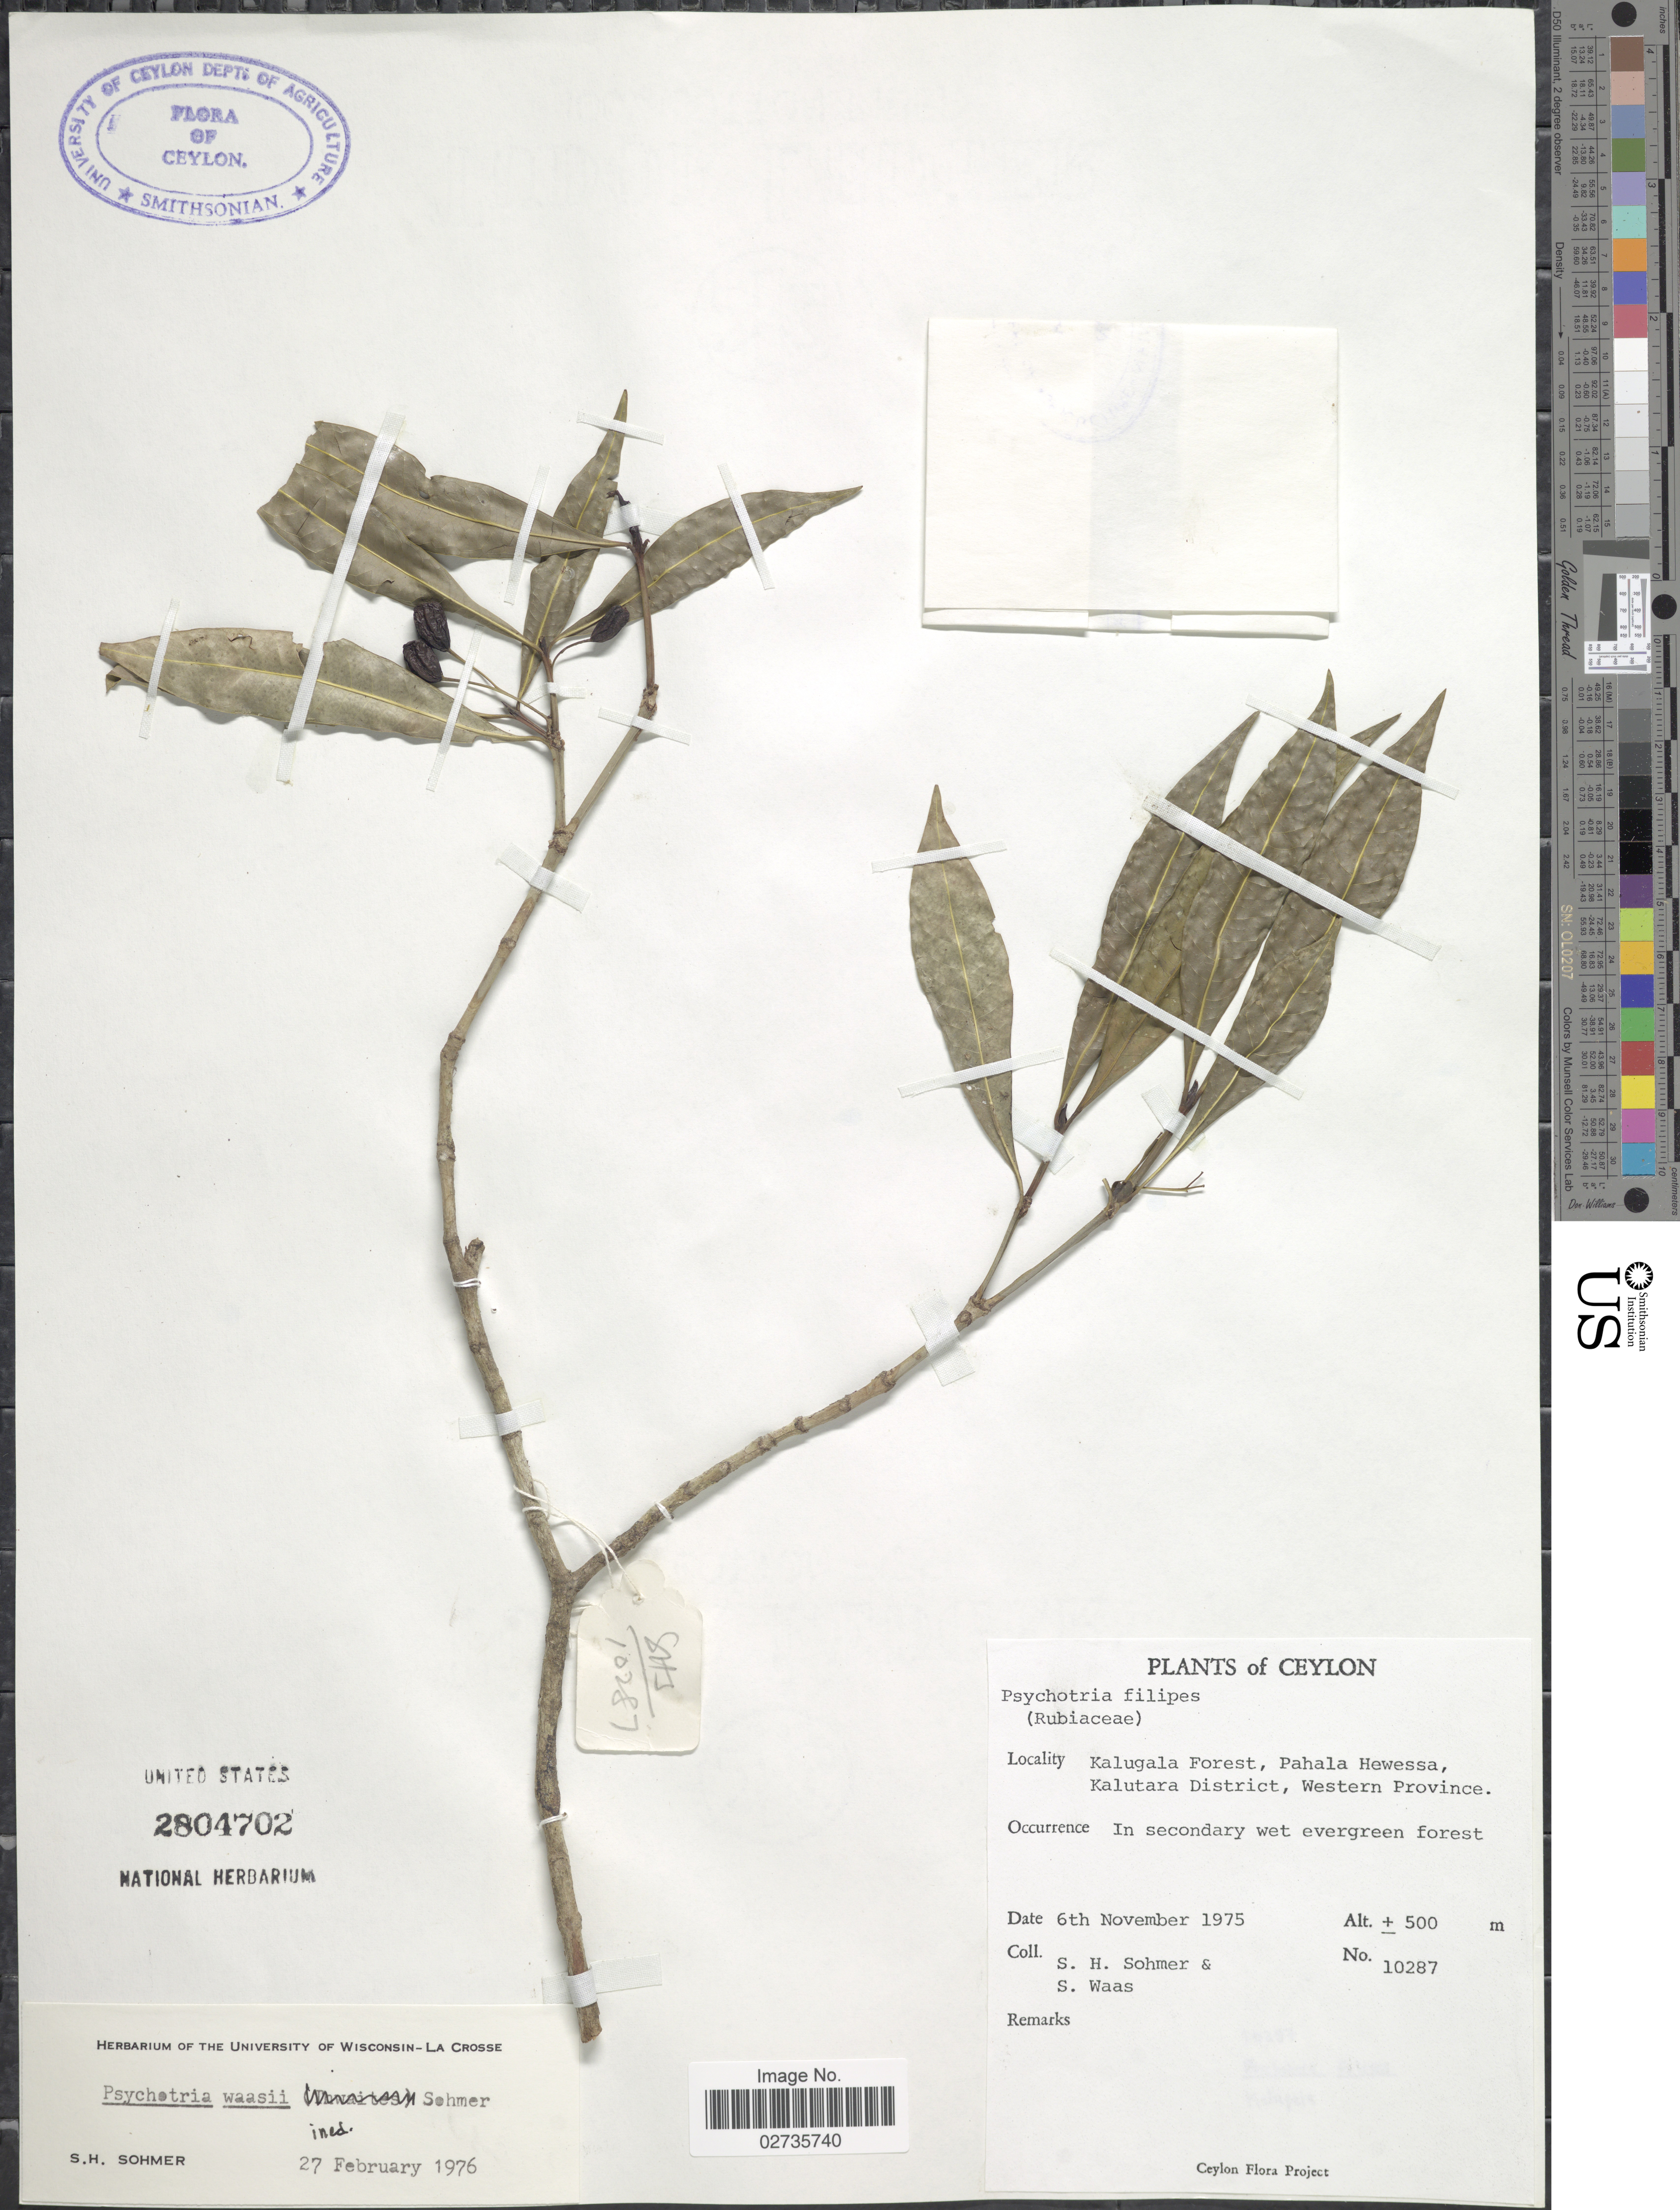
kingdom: Plantae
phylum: Tracheophyta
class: Magnoliopsida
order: Gentianales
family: Rubiaceae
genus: Psychotria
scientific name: Psychotria waasii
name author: Sohmer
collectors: S. H. Sohmer & S. Waas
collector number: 10287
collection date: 1975-11-06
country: Sri Lanka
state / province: Western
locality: Ceylon, Kitulgala Forest, Pahala Hewessa, Kalutara District, In secondary wet evergreen forest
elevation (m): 152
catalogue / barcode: US 2804702